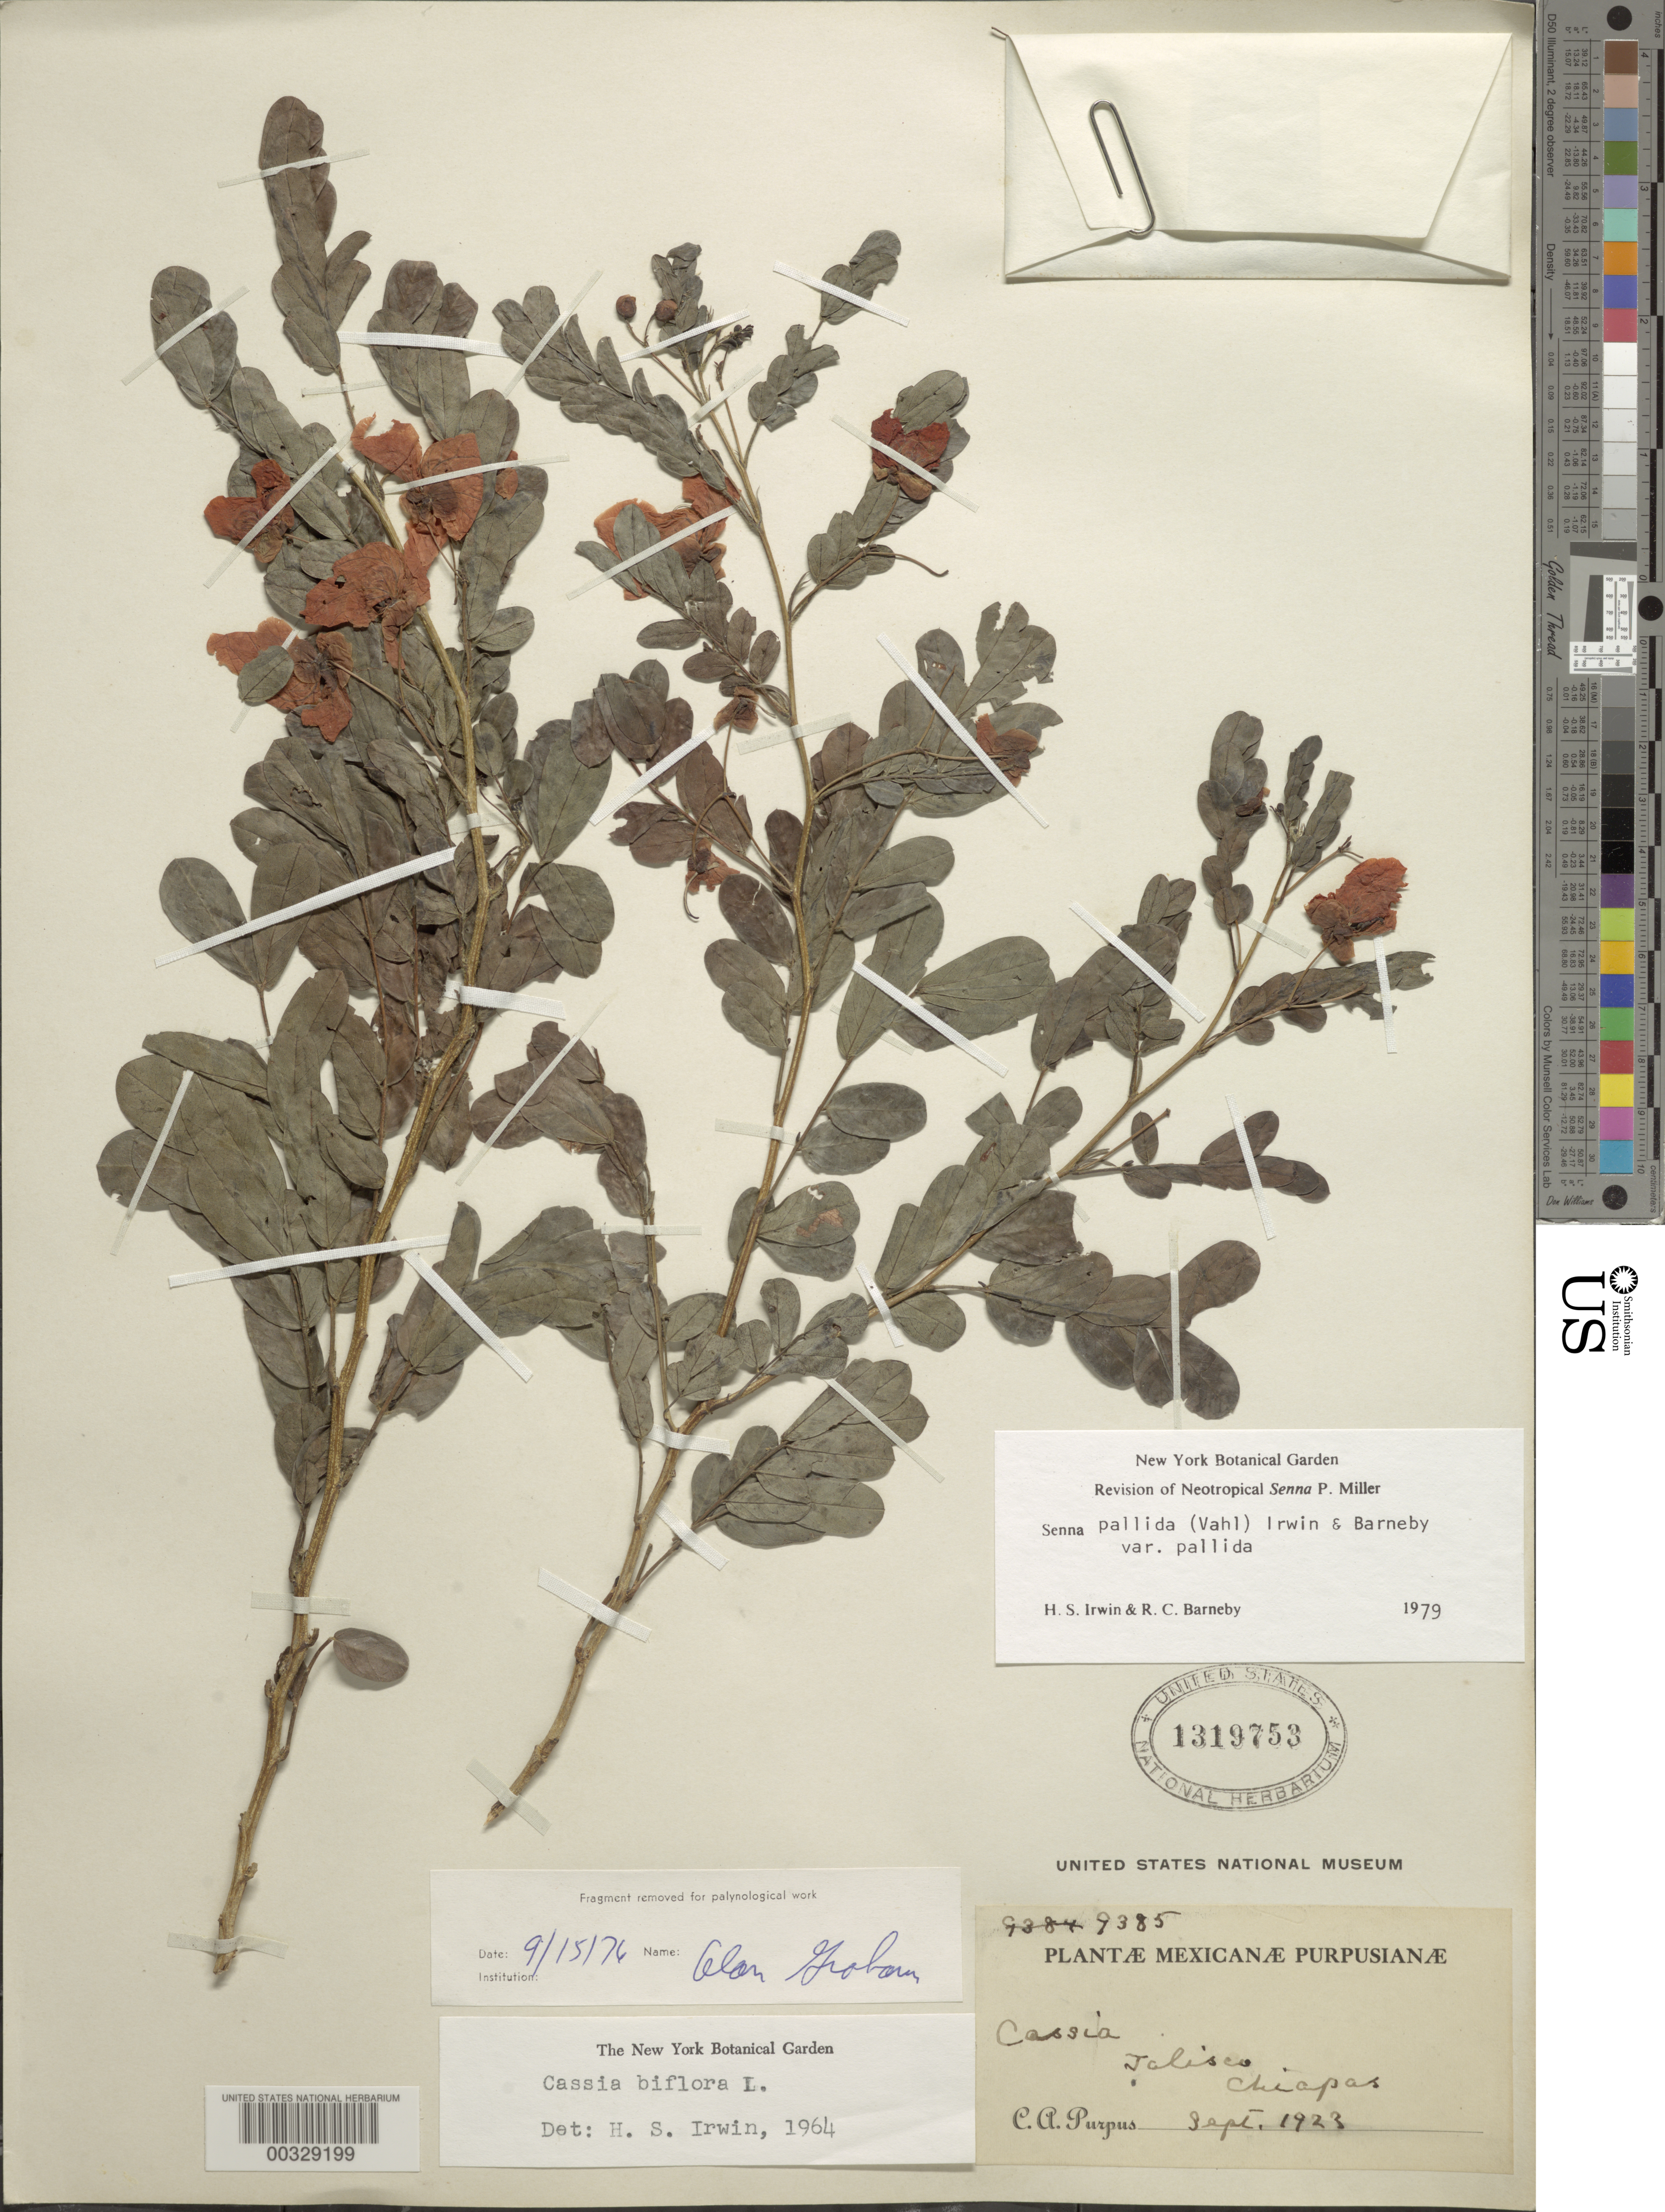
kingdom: Plantae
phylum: Tracheophyta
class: Magnoliopsida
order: Fabales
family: Fabaceae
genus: Senna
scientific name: Senna pallida var. pallida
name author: (Vahl) H.S. Irwin & Barneby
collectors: C. A. Purpus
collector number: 9385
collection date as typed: Sep 1923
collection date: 1923-09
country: Mexico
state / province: Chiapas / Jalisco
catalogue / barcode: US 1319753